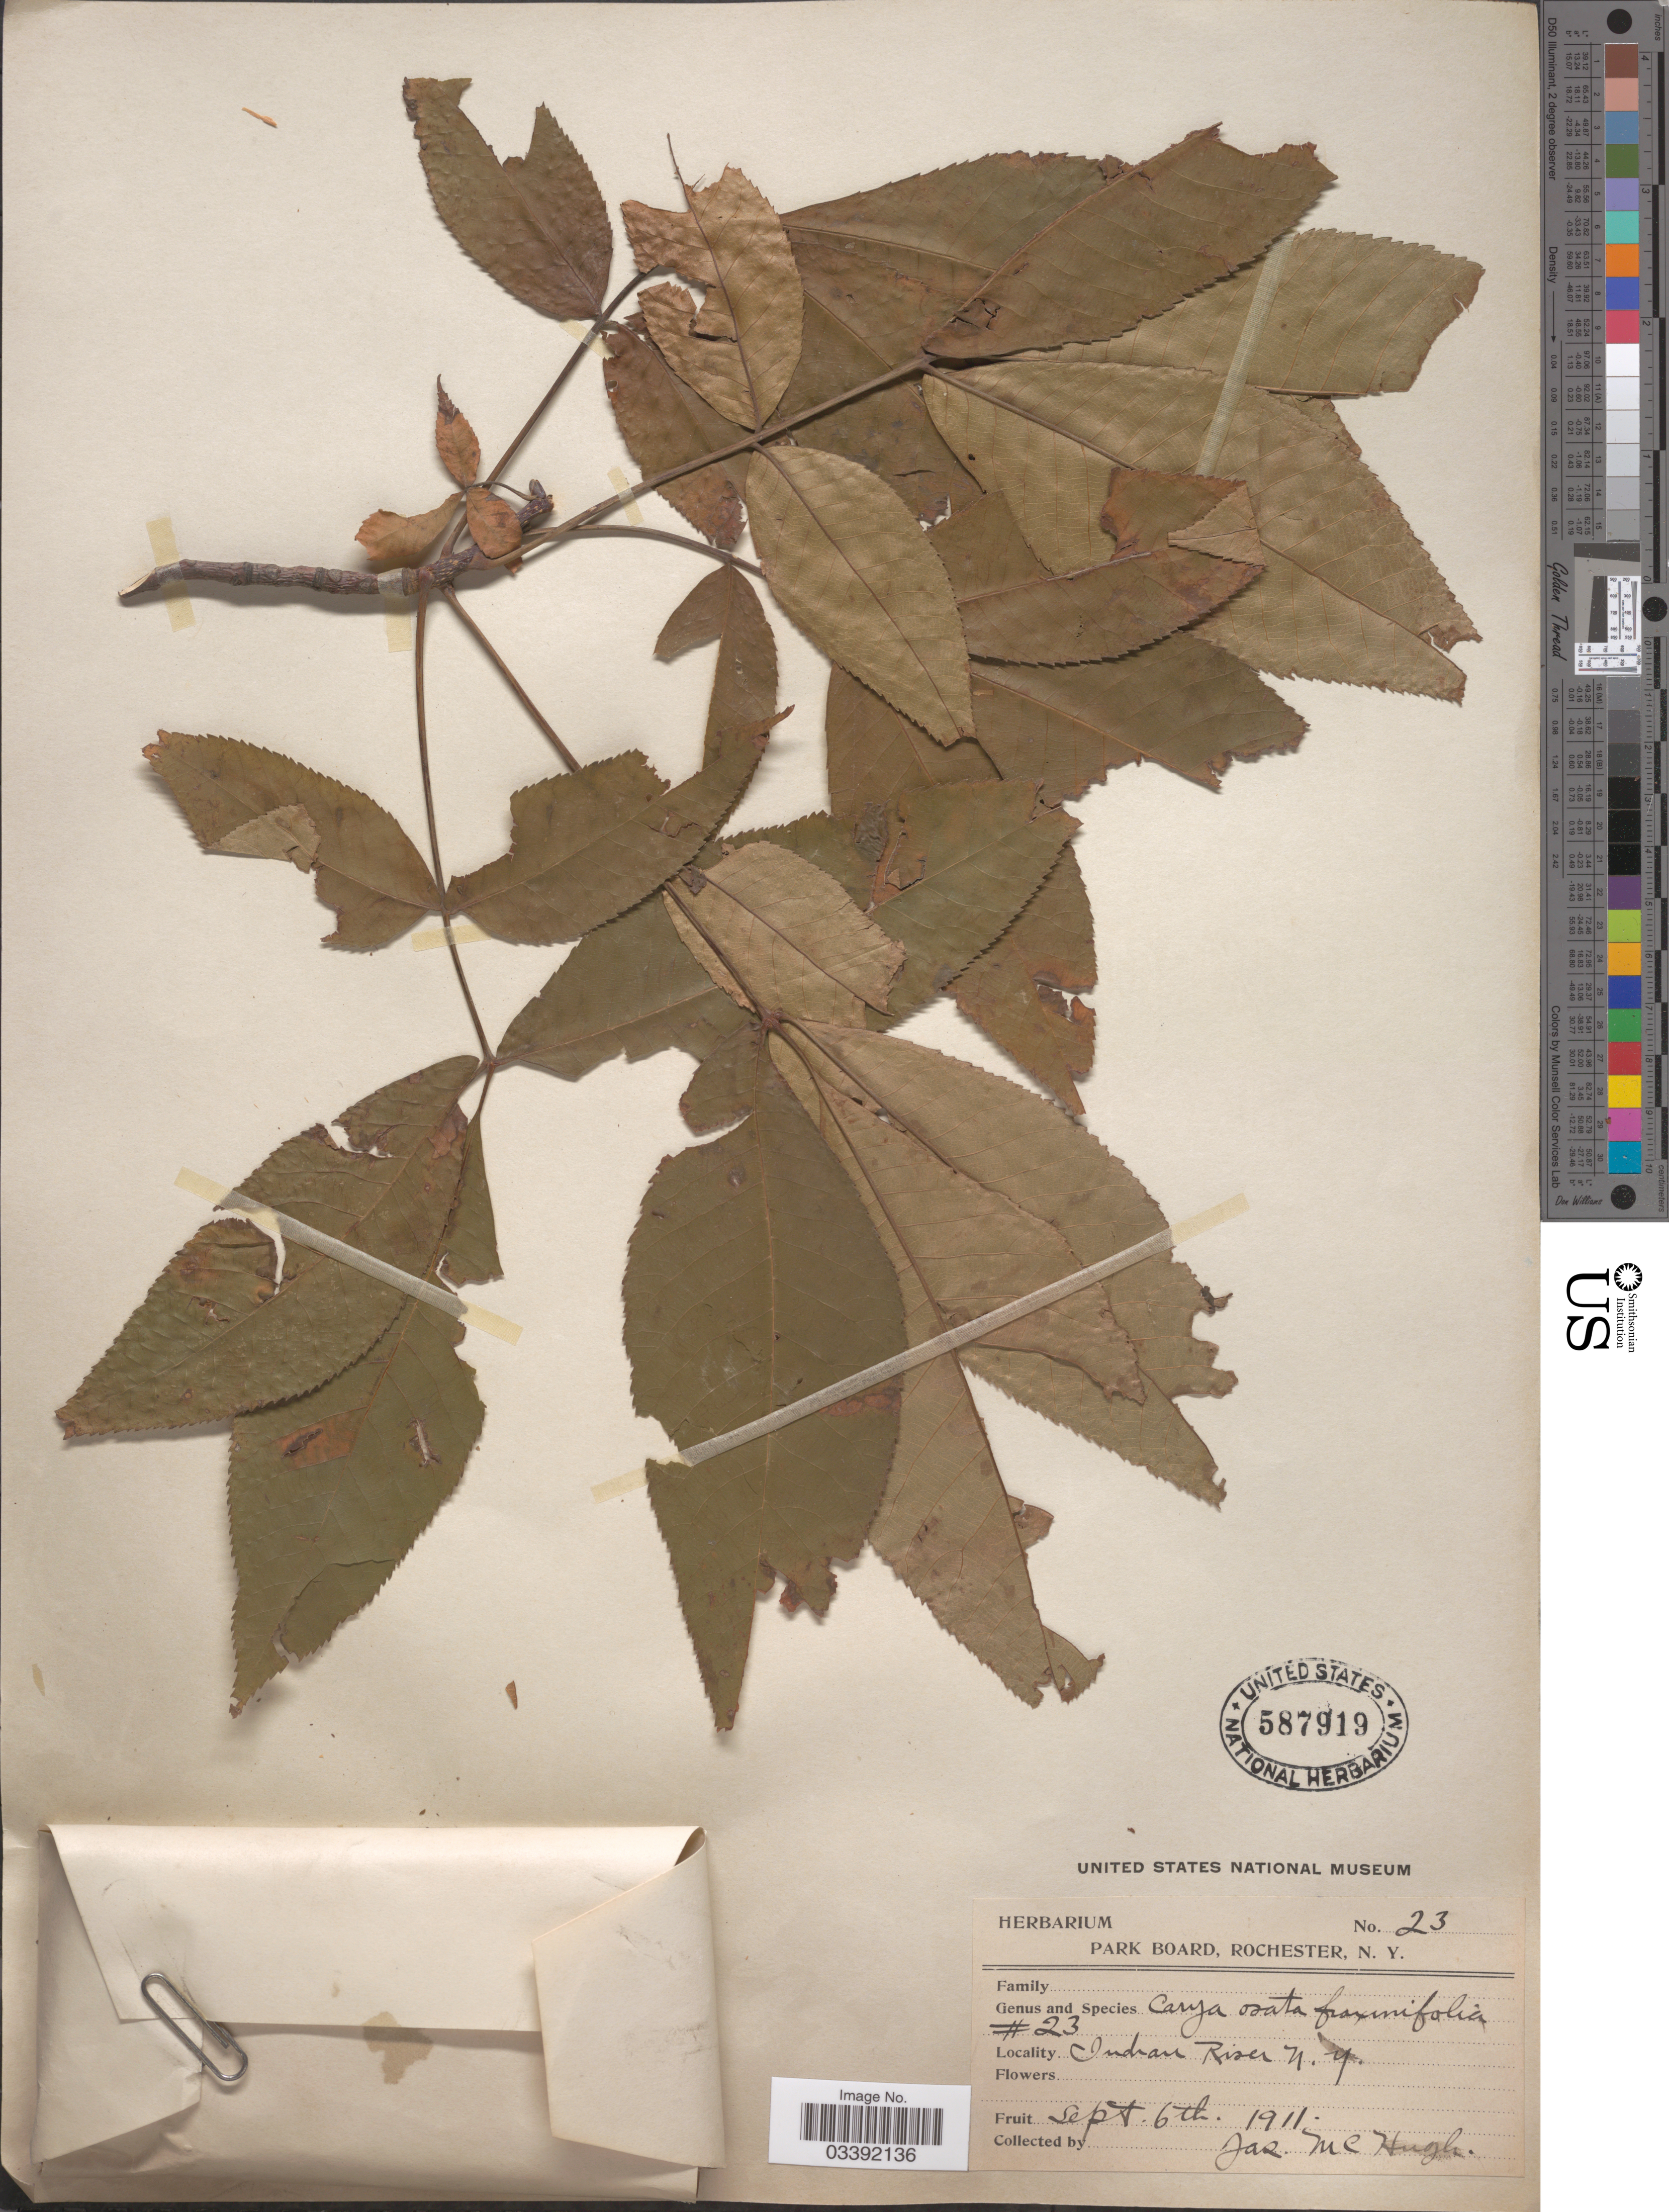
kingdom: Plantae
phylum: Tracheophyta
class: Magnoliopsida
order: Fagales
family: Juglandaceae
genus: Carya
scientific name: Carya ovata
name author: (Mill.) K. Koch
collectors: J. McHugh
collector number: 23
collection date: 1911-09-06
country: United States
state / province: New York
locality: Indian River.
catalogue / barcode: US 587919